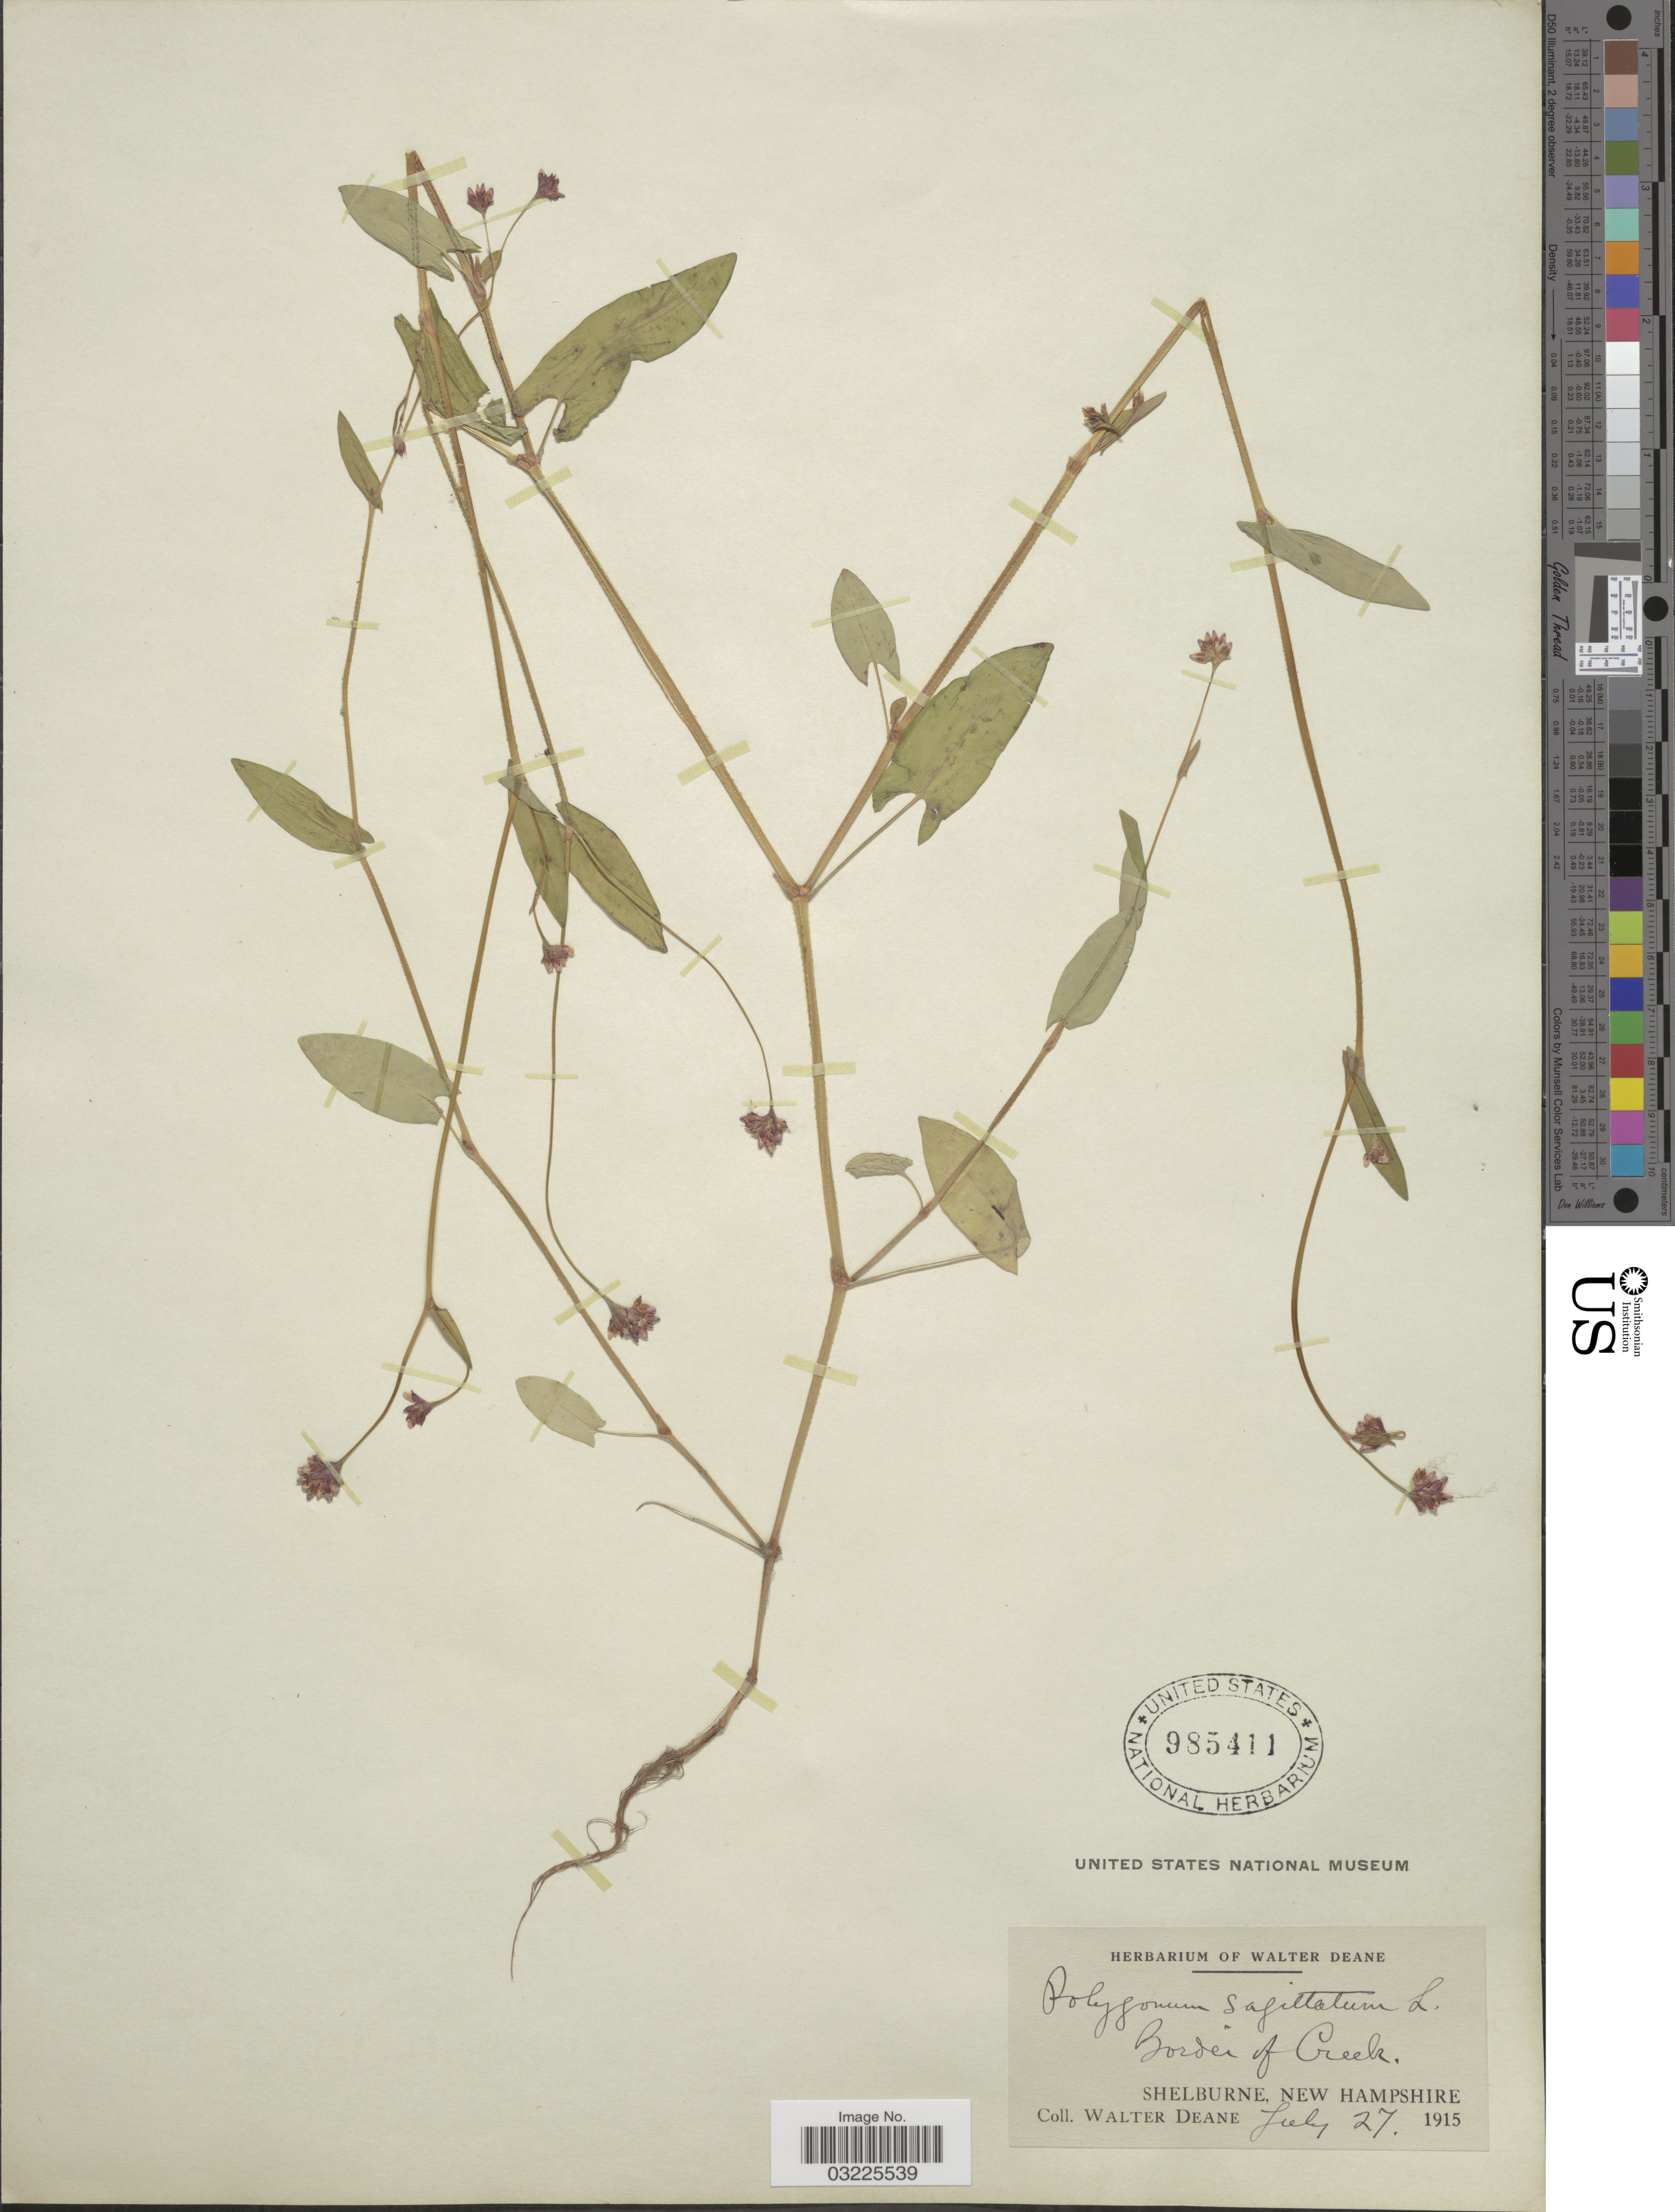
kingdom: Plantae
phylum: Tracheophyta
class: Magnoliopsida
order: Caryophyllales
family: Polygonaceae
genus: Persicaria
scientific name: Persicaria sagittata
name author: (L.) H. Gross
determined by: Atha, D. E.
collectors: W. Deane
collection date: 1915-07-27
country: United States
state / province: New Hampshire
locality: Border of Creek. Shelburne.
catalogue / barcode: US 985411